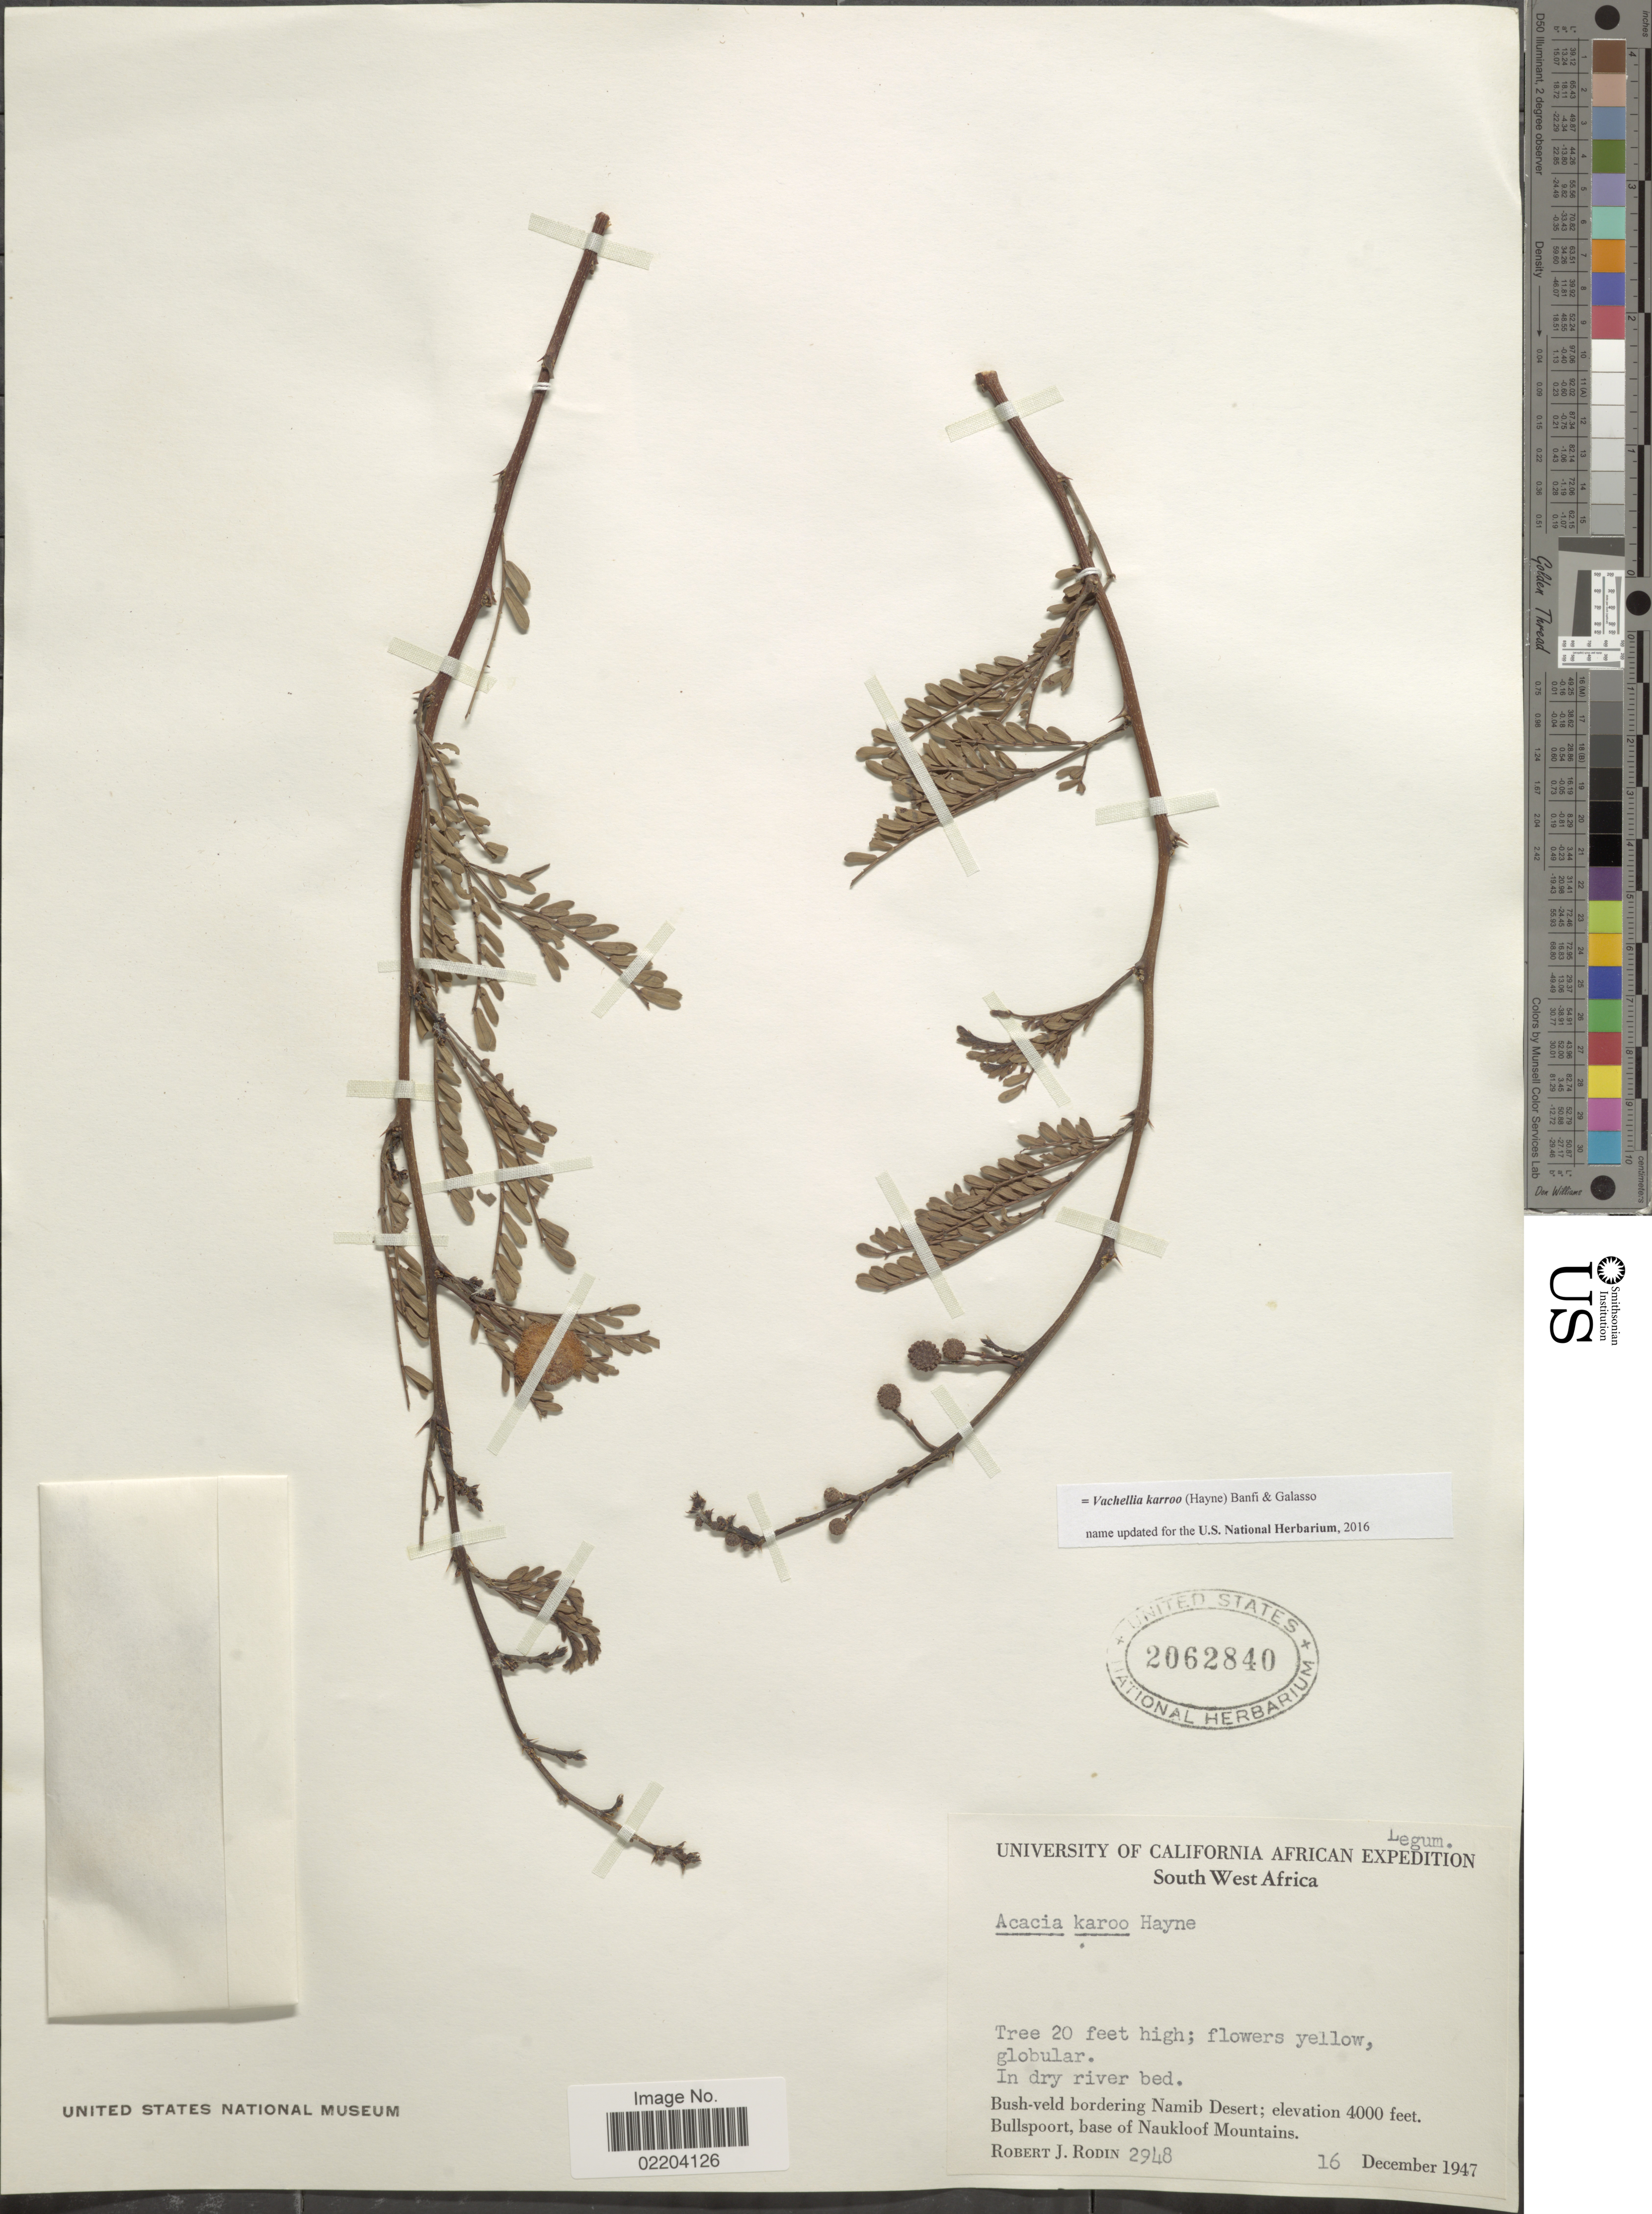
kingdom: Plantae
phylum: Tracheophyta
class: Magnoliopsida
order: Fabales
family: Fabaceae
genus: Vachellia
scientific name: Vachellia karroo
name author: (Hayne) Banfi & Galasso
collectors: R. J. Rodin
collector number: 2948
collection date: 1947-12-16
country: Namibia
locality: Bush-veld bordering Namib Desert; Bullspoort, base of Naukloof Mountains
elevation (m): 1219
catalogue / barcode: US 2062840